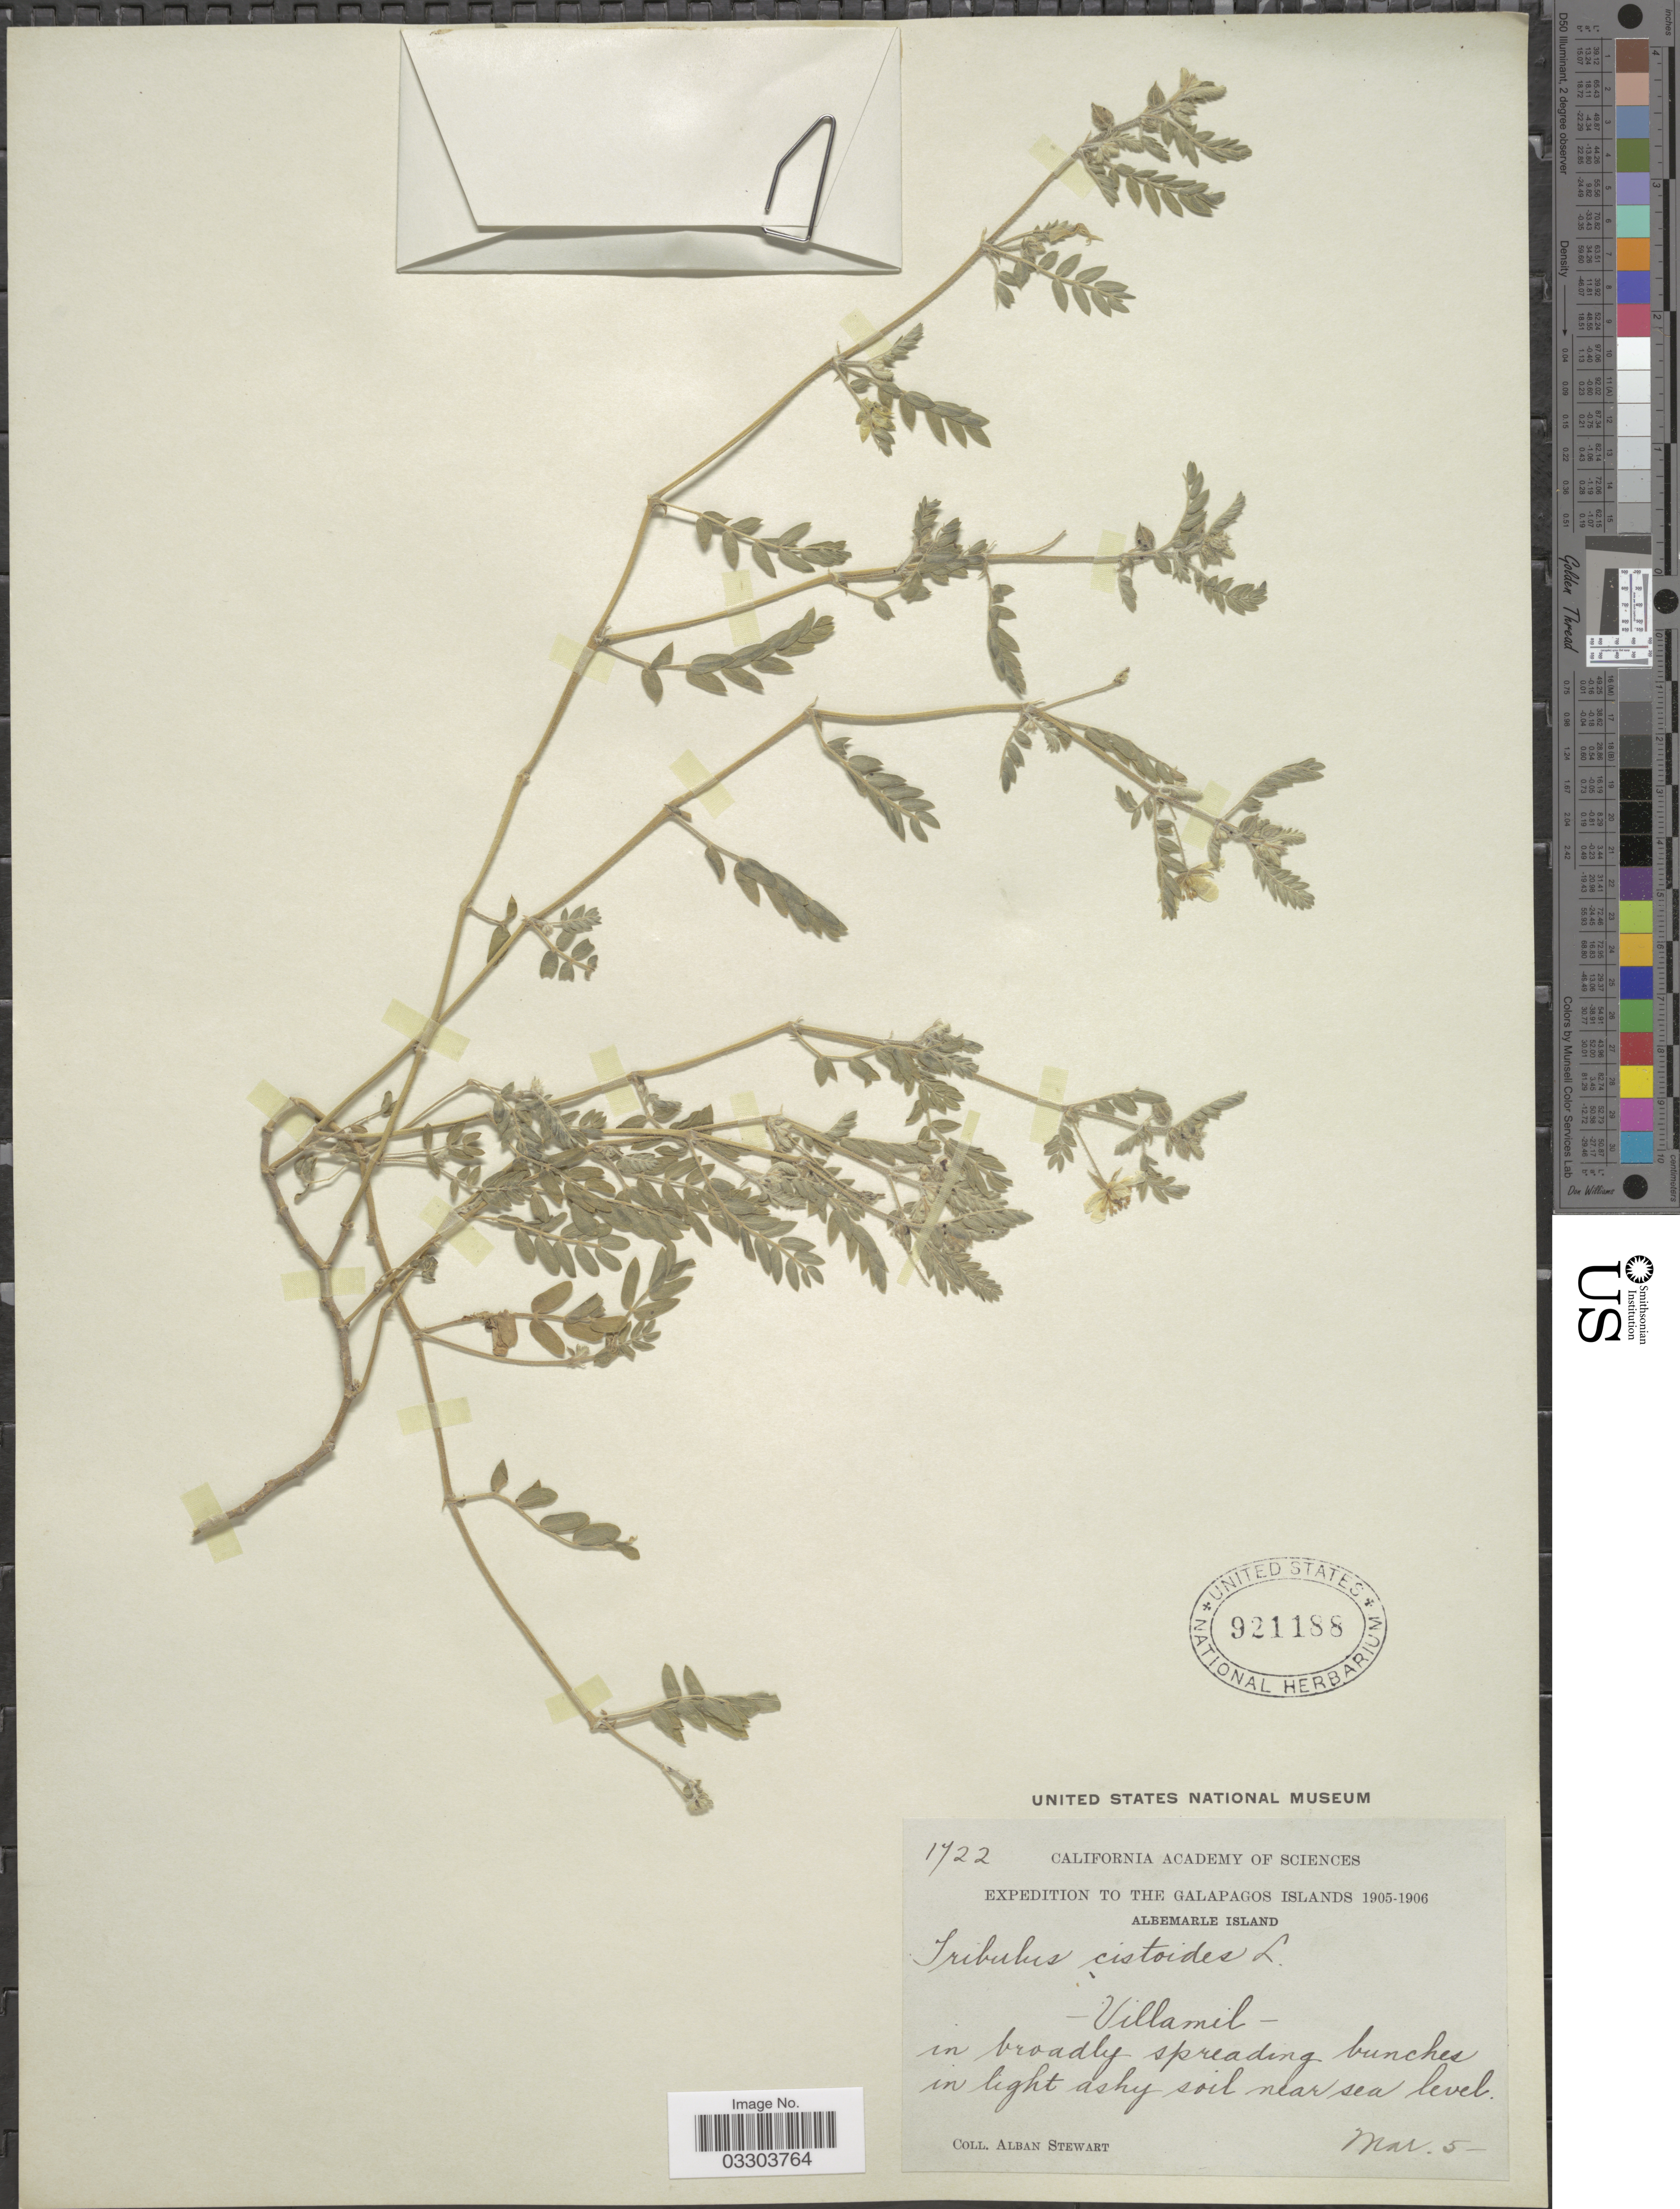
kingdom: Plantae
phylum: Tracheophyta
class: Magnoliopsida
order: Zygophyllales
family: Zygophyllaceae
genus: Tribulus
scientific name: Tribulus terrestris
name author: L.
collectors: A. Stewart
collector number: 1722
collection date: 1905-03-05/1906-03-05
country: Ecuador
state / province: Colón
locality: The Galapagos Islands. Albemarle Island. Villamil.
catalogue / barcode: US 921188